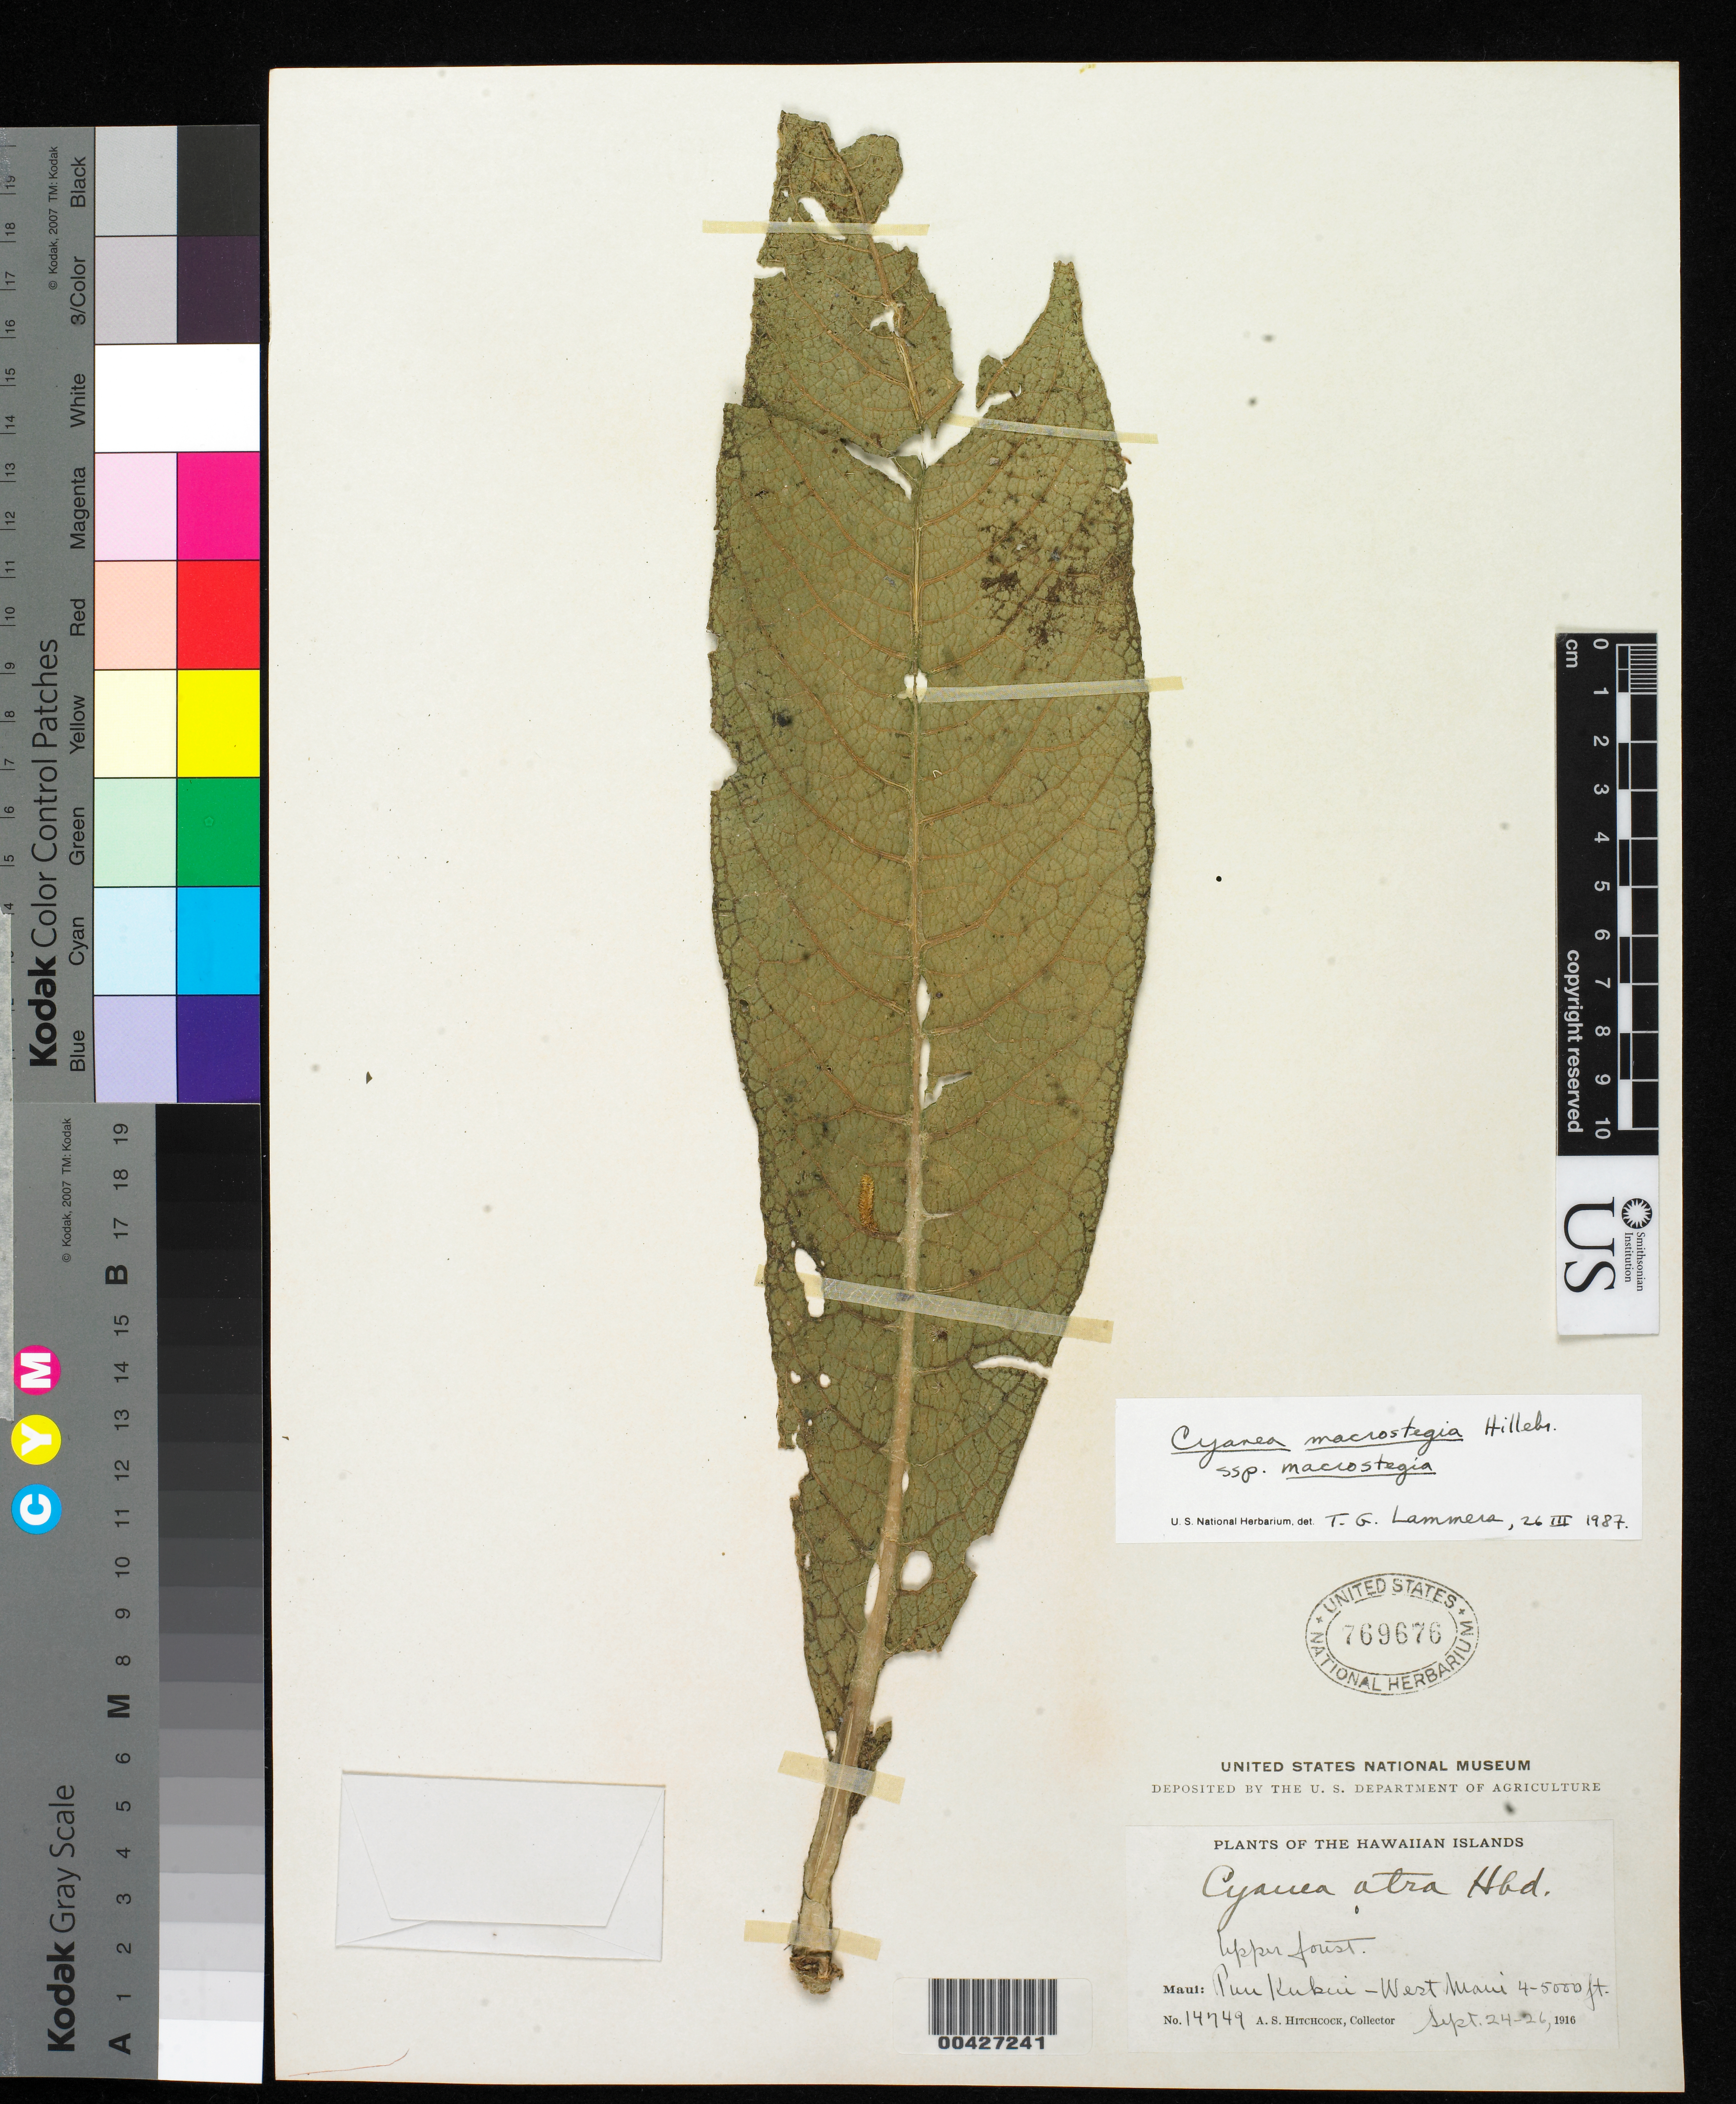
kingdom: Plantae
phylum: Tracheophyta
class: Magnoliopsida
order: Asterales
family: Campanulaceae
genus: Cyanea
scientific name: Cyanea macrostegia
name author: Hillebr.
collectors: A. S. Hitchcock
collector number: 14749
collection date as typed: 24 Sep 1916 to 26 Sep 1916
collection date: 1916-09-24/1916-09-26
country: United States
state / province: Hawaii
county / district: Maui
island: Maui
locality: W Maui, Puu Kukui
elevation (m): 1219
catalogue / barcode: US 769676